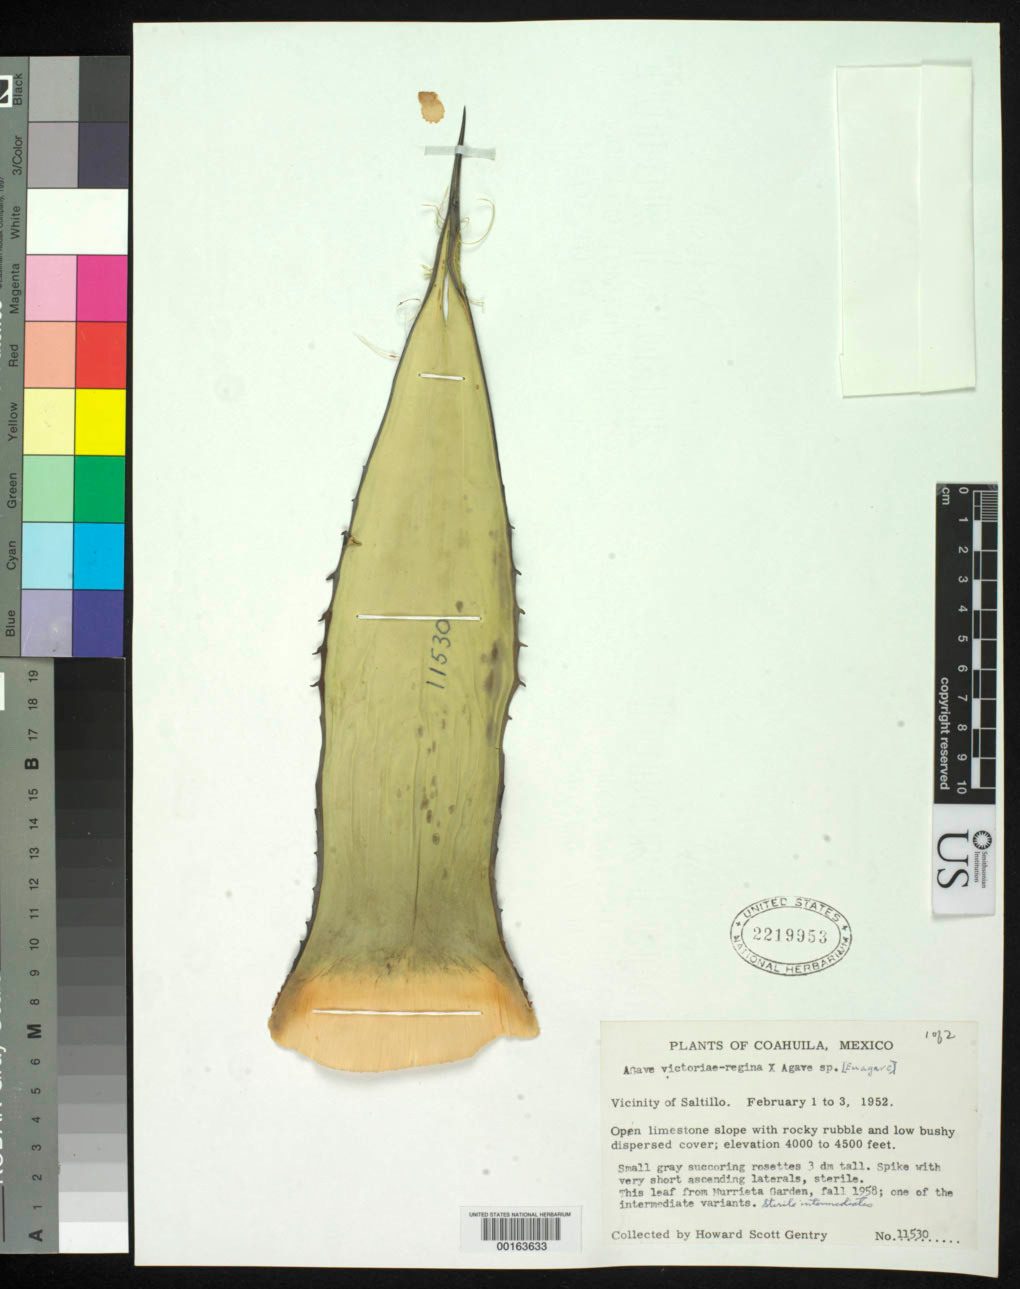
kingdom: Plantae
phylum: Tracheophyta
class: Liliopsida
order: Asparagales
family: Asparagaceae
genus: Agave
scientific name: Agave victoriae-reginae x A. sp.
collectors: H. S. Gentry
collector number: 11530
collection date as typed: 01 Feb 1952 to 03 Feb 1952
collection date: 1952-02-01/1952-02-03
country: Mexico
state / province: Coahuila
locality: Vicinity of Saltillo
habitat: Open limestone slope w/rocky rubble & low bushy dispersed cover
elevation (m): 1219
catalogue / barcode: US 2219953